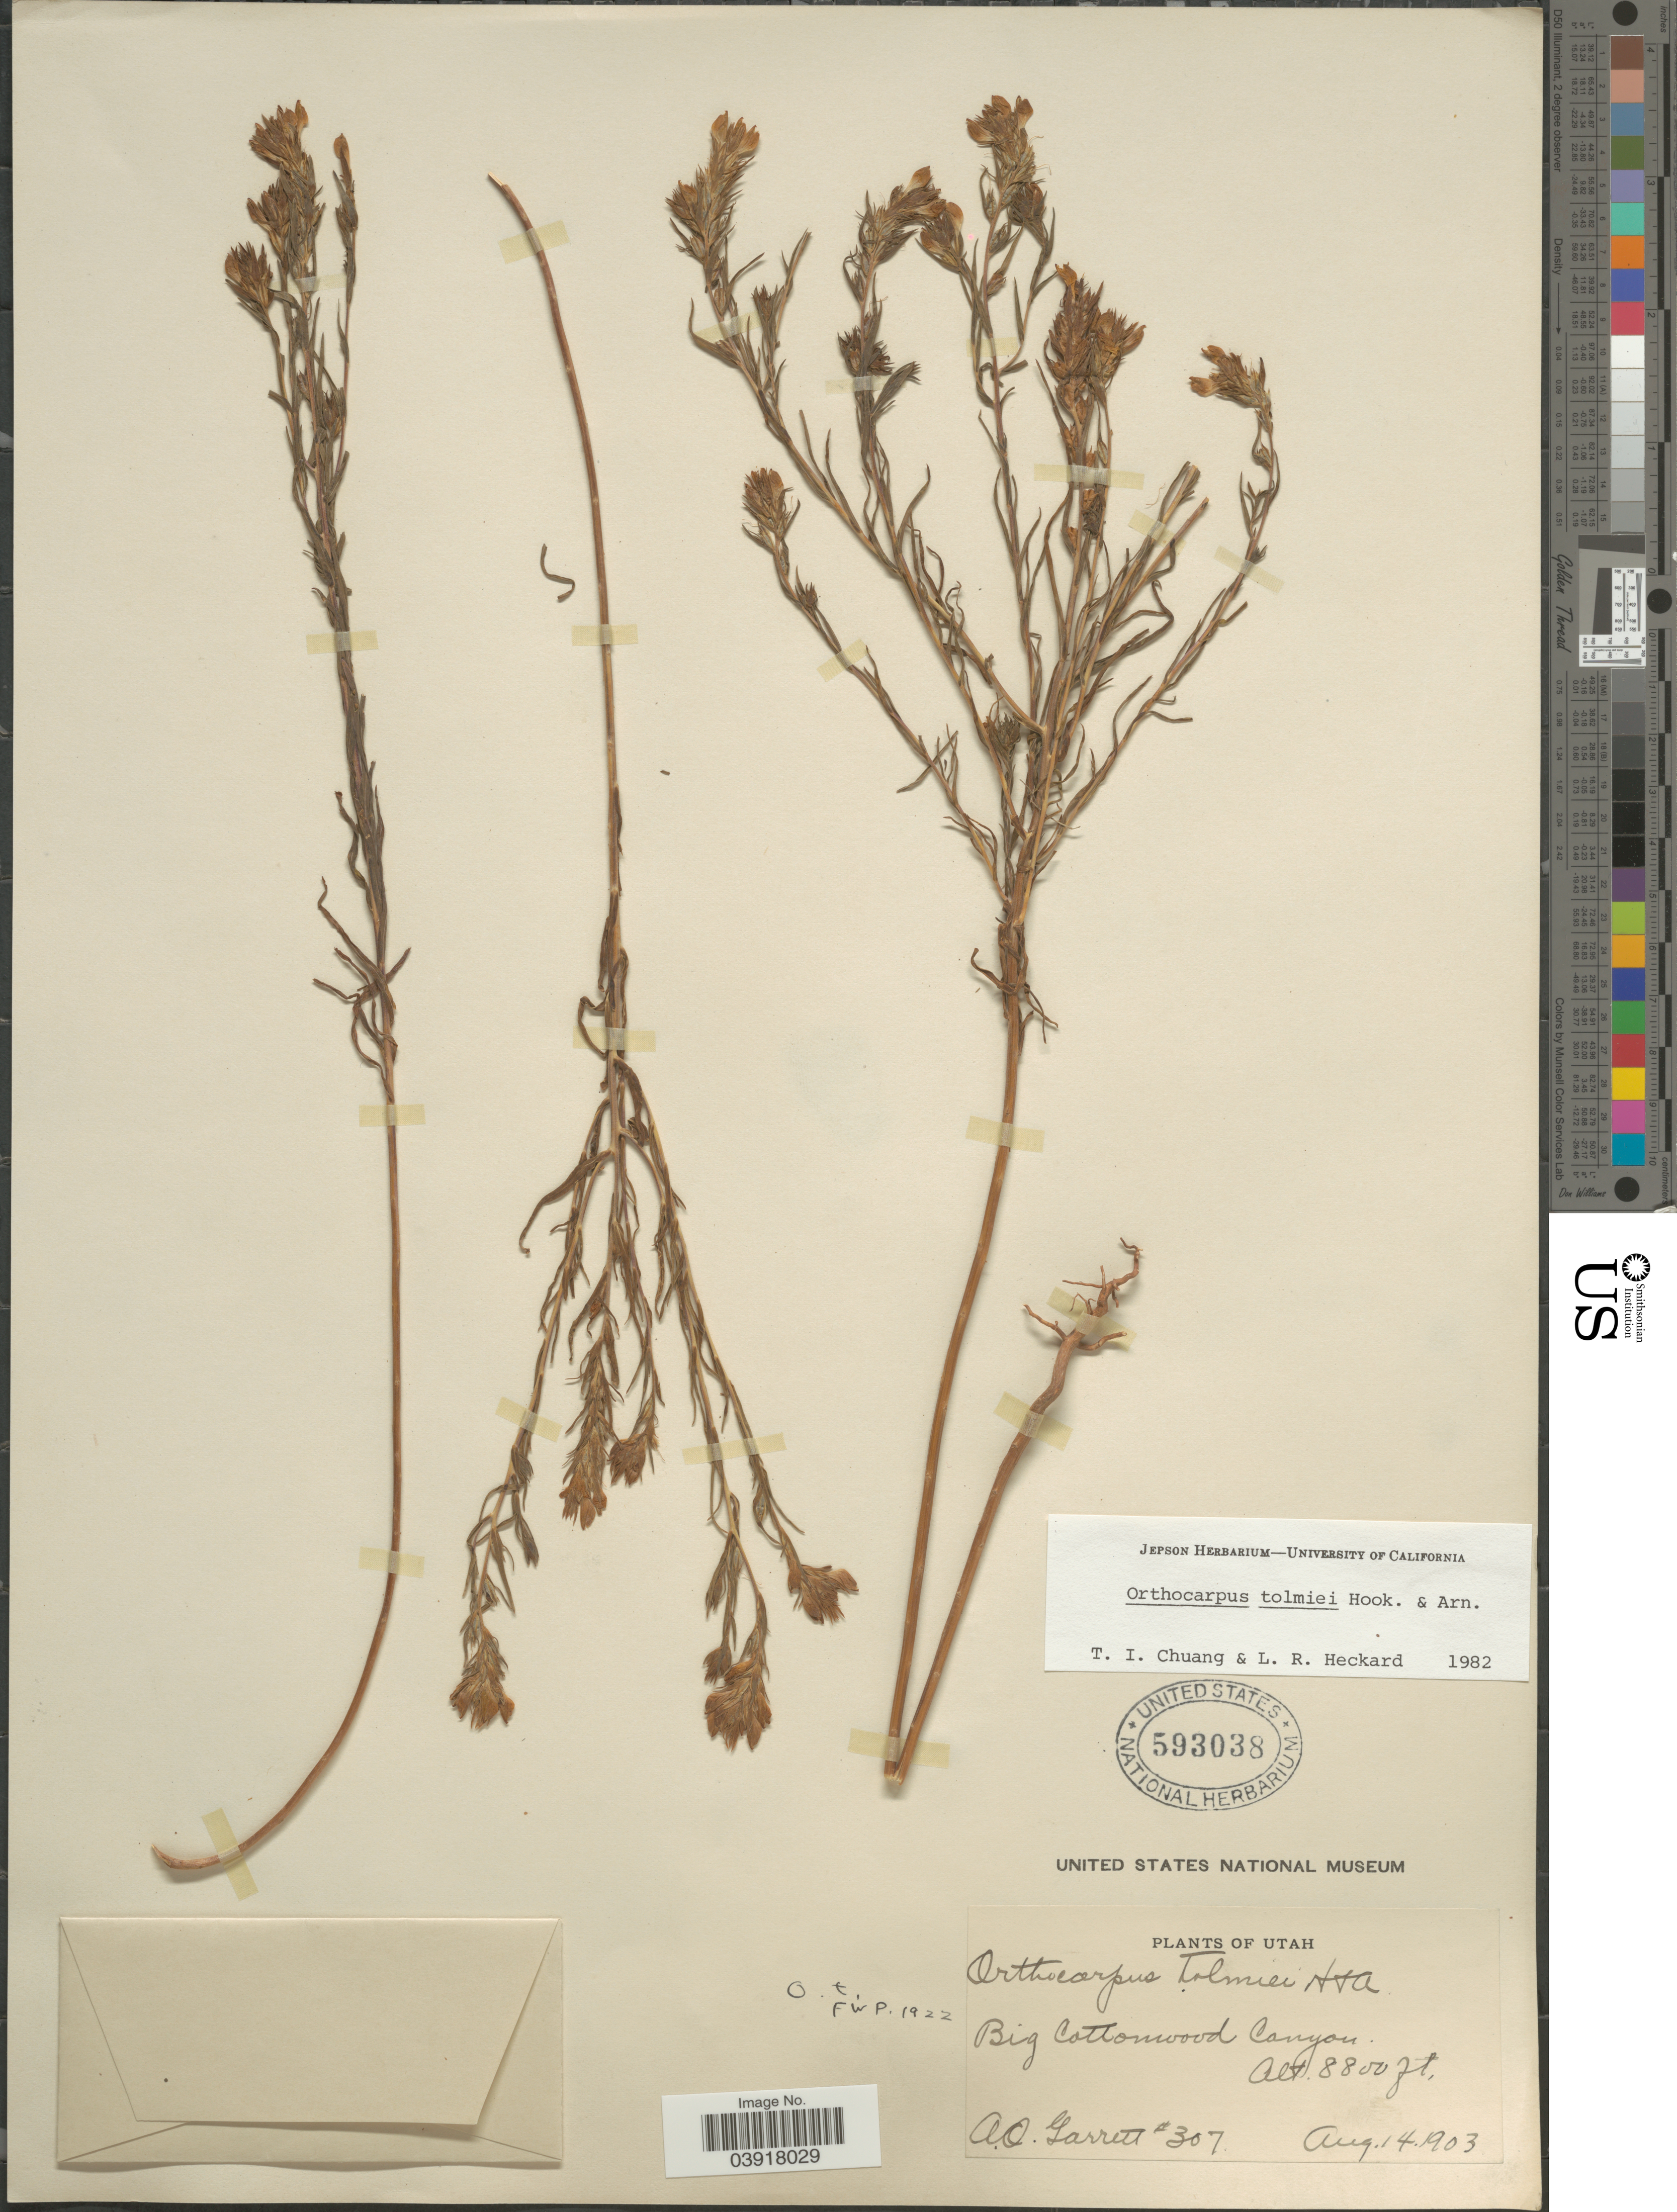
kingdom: Plantae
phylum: Tracheophyta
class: Magnoliopsida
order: Lamiales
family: Orobanchaceae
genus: Orthocarpus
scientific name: Orthocarpus tolmiei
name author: Hook. & Arn.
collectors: A. O. Garrett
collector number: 307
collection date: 1903-08-14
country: United States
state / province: Utah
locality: Big Cottonwood Canyon.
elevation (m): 2682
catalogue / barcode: US 593038